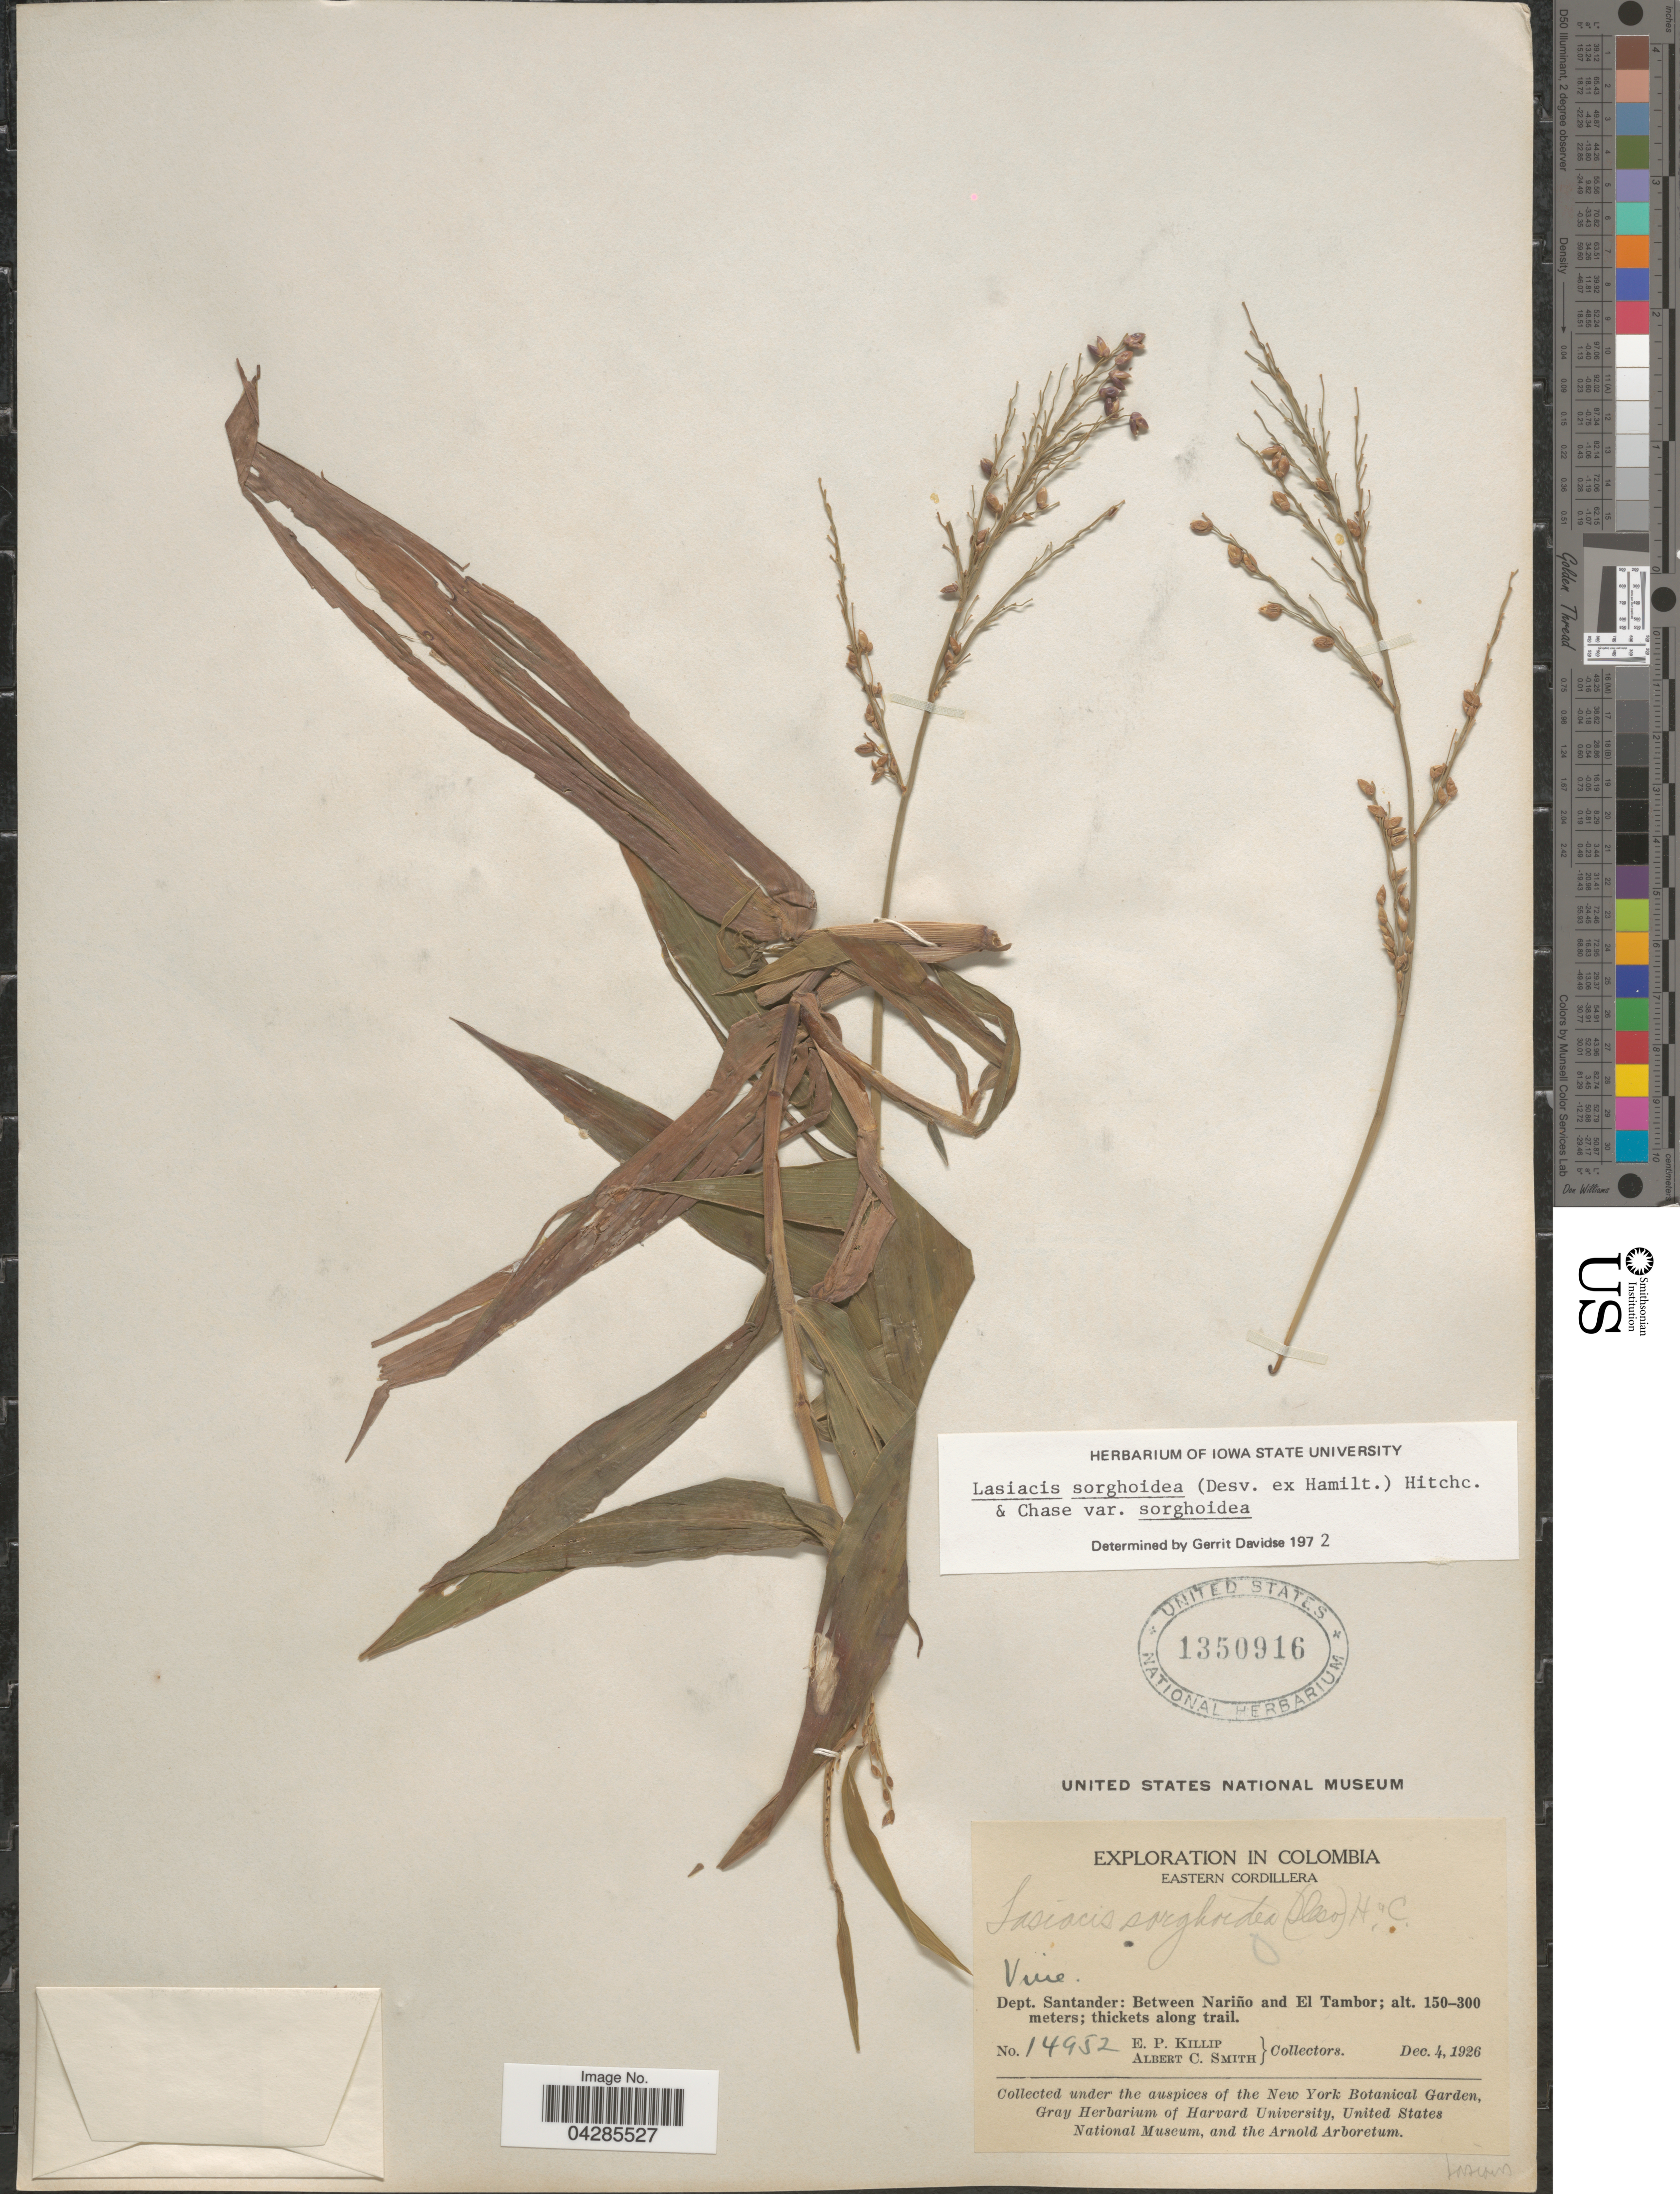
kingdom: Plantae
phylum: Tracheophyta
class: Liliopsida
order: Poales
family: Poaceae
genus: Lasiacis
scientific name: Lasiacis sorghoidea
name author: (Desv. ex Ham.) Hitchc. & Chase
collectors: E. P. Killip & A. C. Smith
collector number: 14952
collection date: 1926-12-04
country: Colombia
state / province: Santander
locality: Exploration in Colombia. Eastern Cordillera. Dept. Santander: Between Nariño and El Tambor.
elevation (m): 150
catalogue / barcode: US 1350916